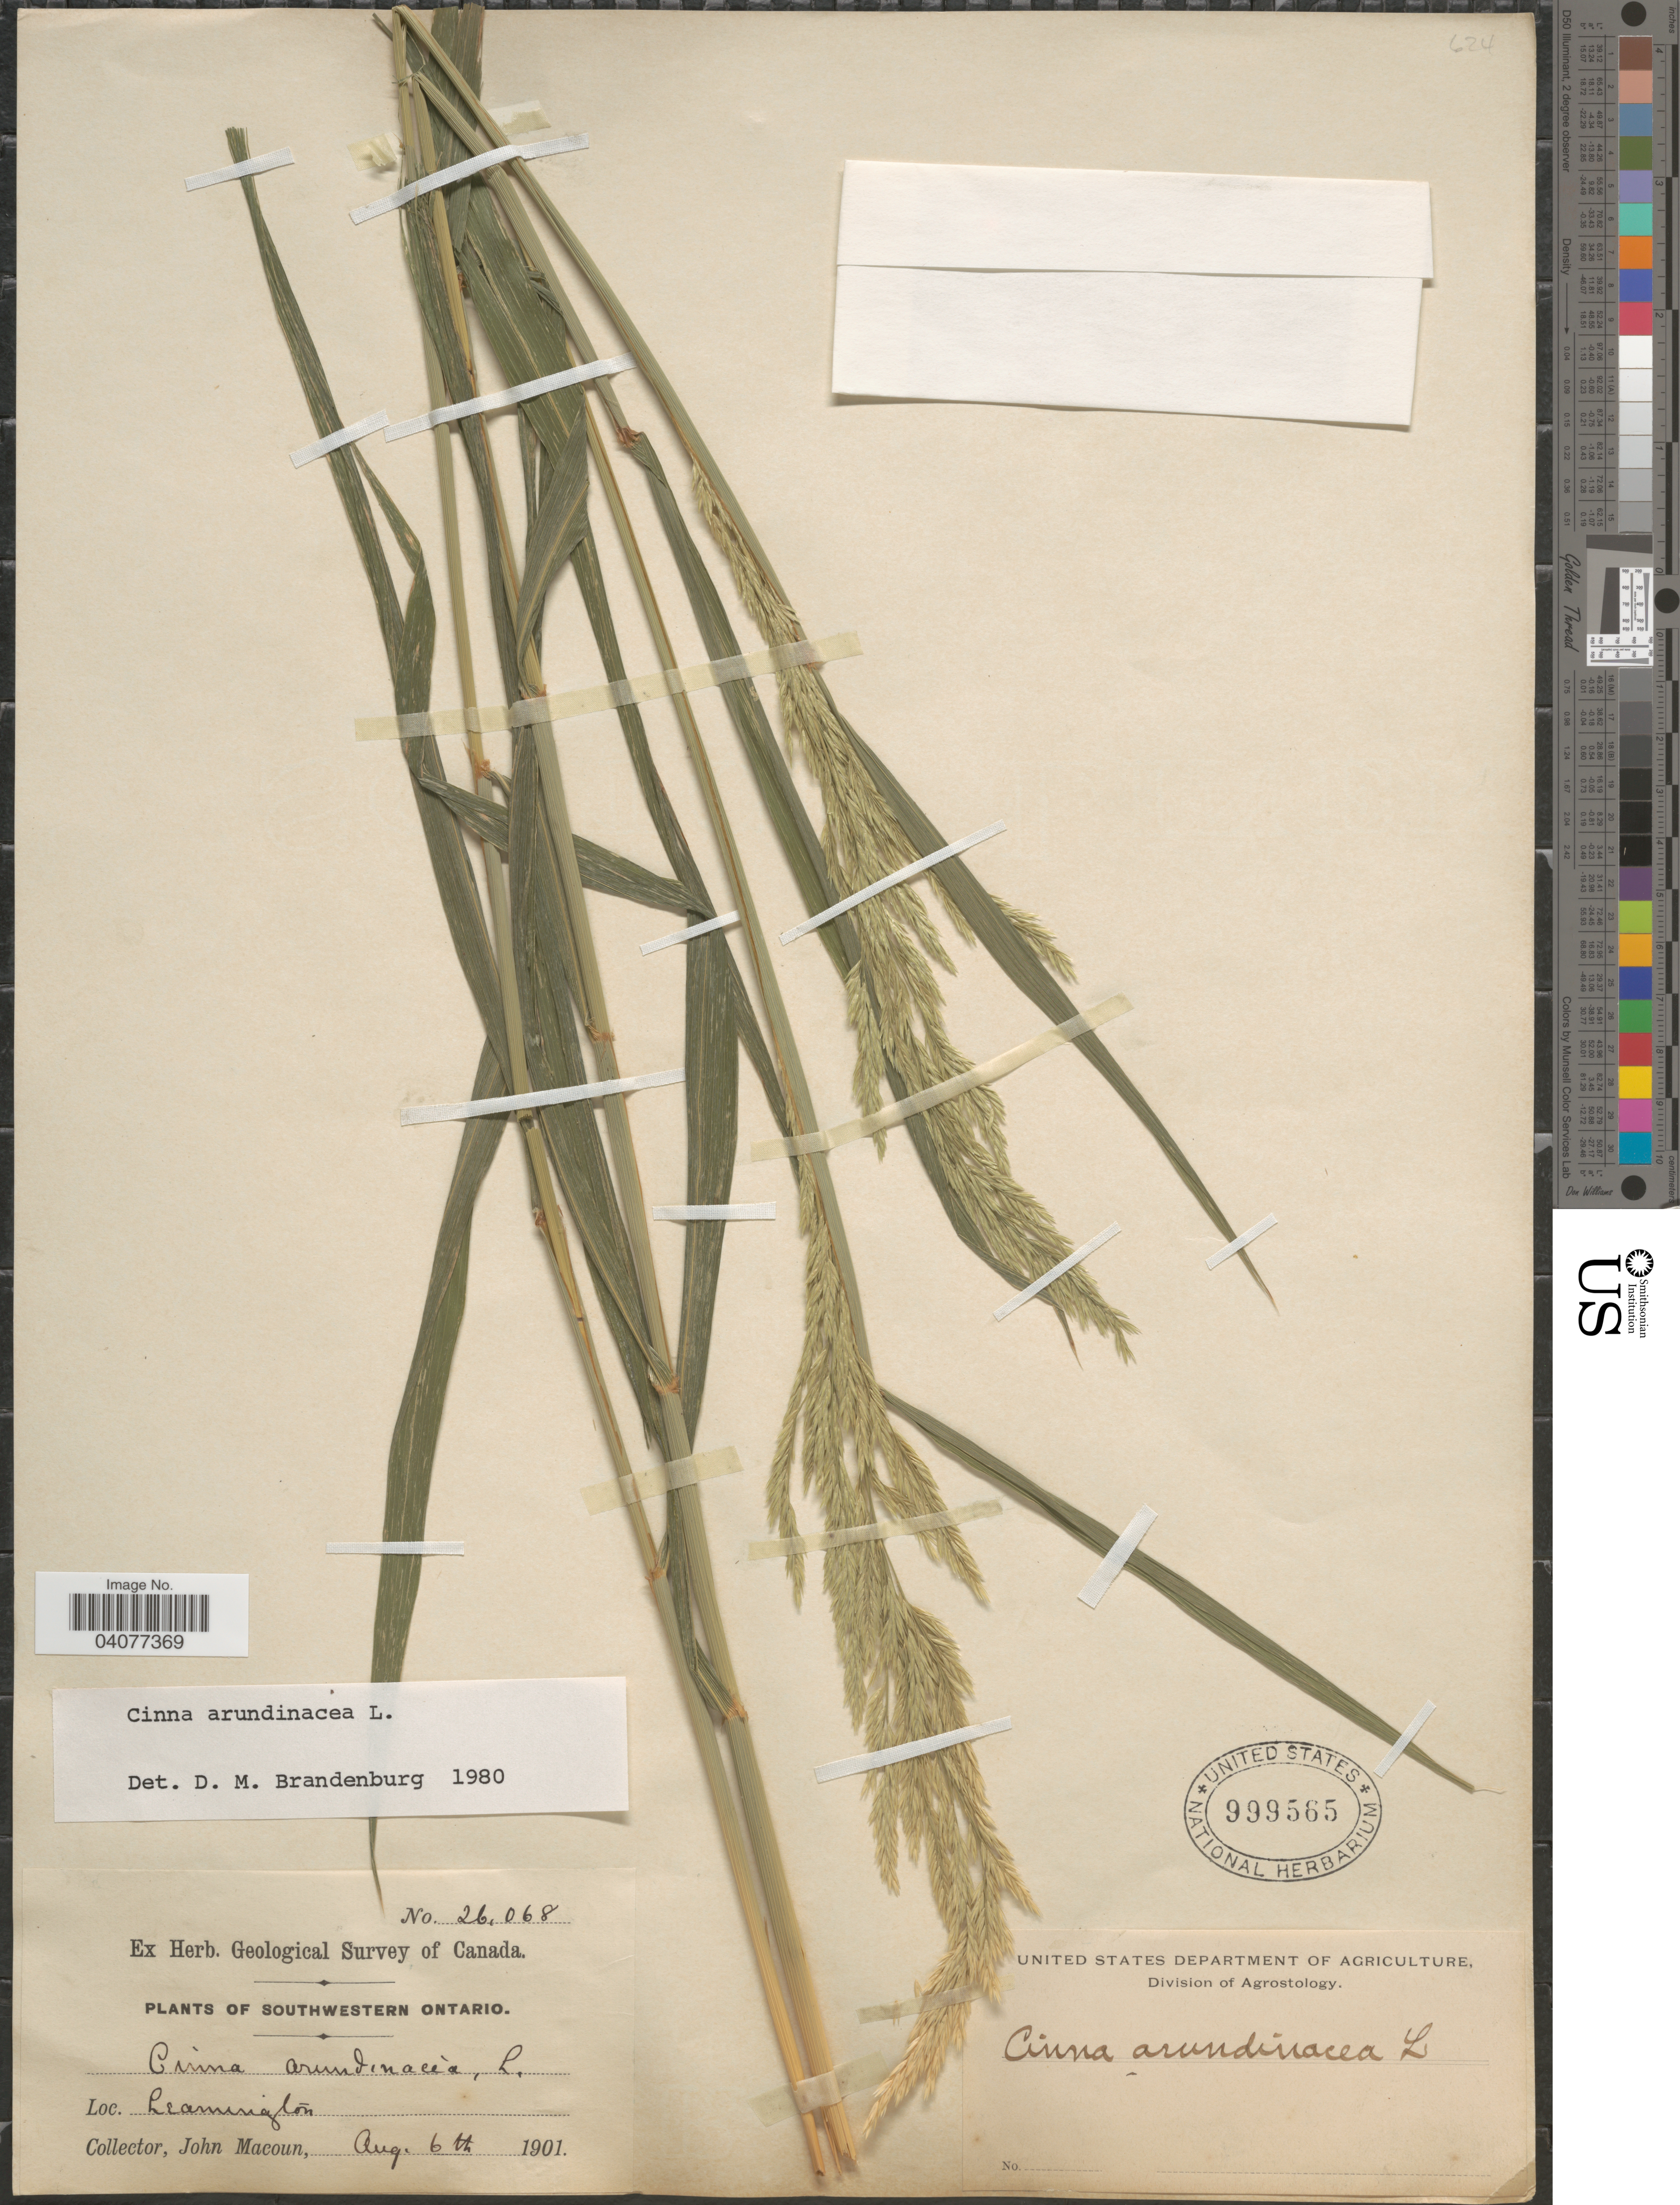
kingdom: Plantae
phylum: Tracheophyta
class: Liliopsida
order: Poales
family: Poaceae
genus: Cinna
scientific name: Cinna arundinacea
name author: L.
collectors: J. Macoun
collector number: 26068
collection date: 1901-08-06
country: Canada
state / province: Ontario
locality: Herb. Geological Survey of Canada. Southwestern Ontario. Leamington.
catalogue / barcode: US 999565